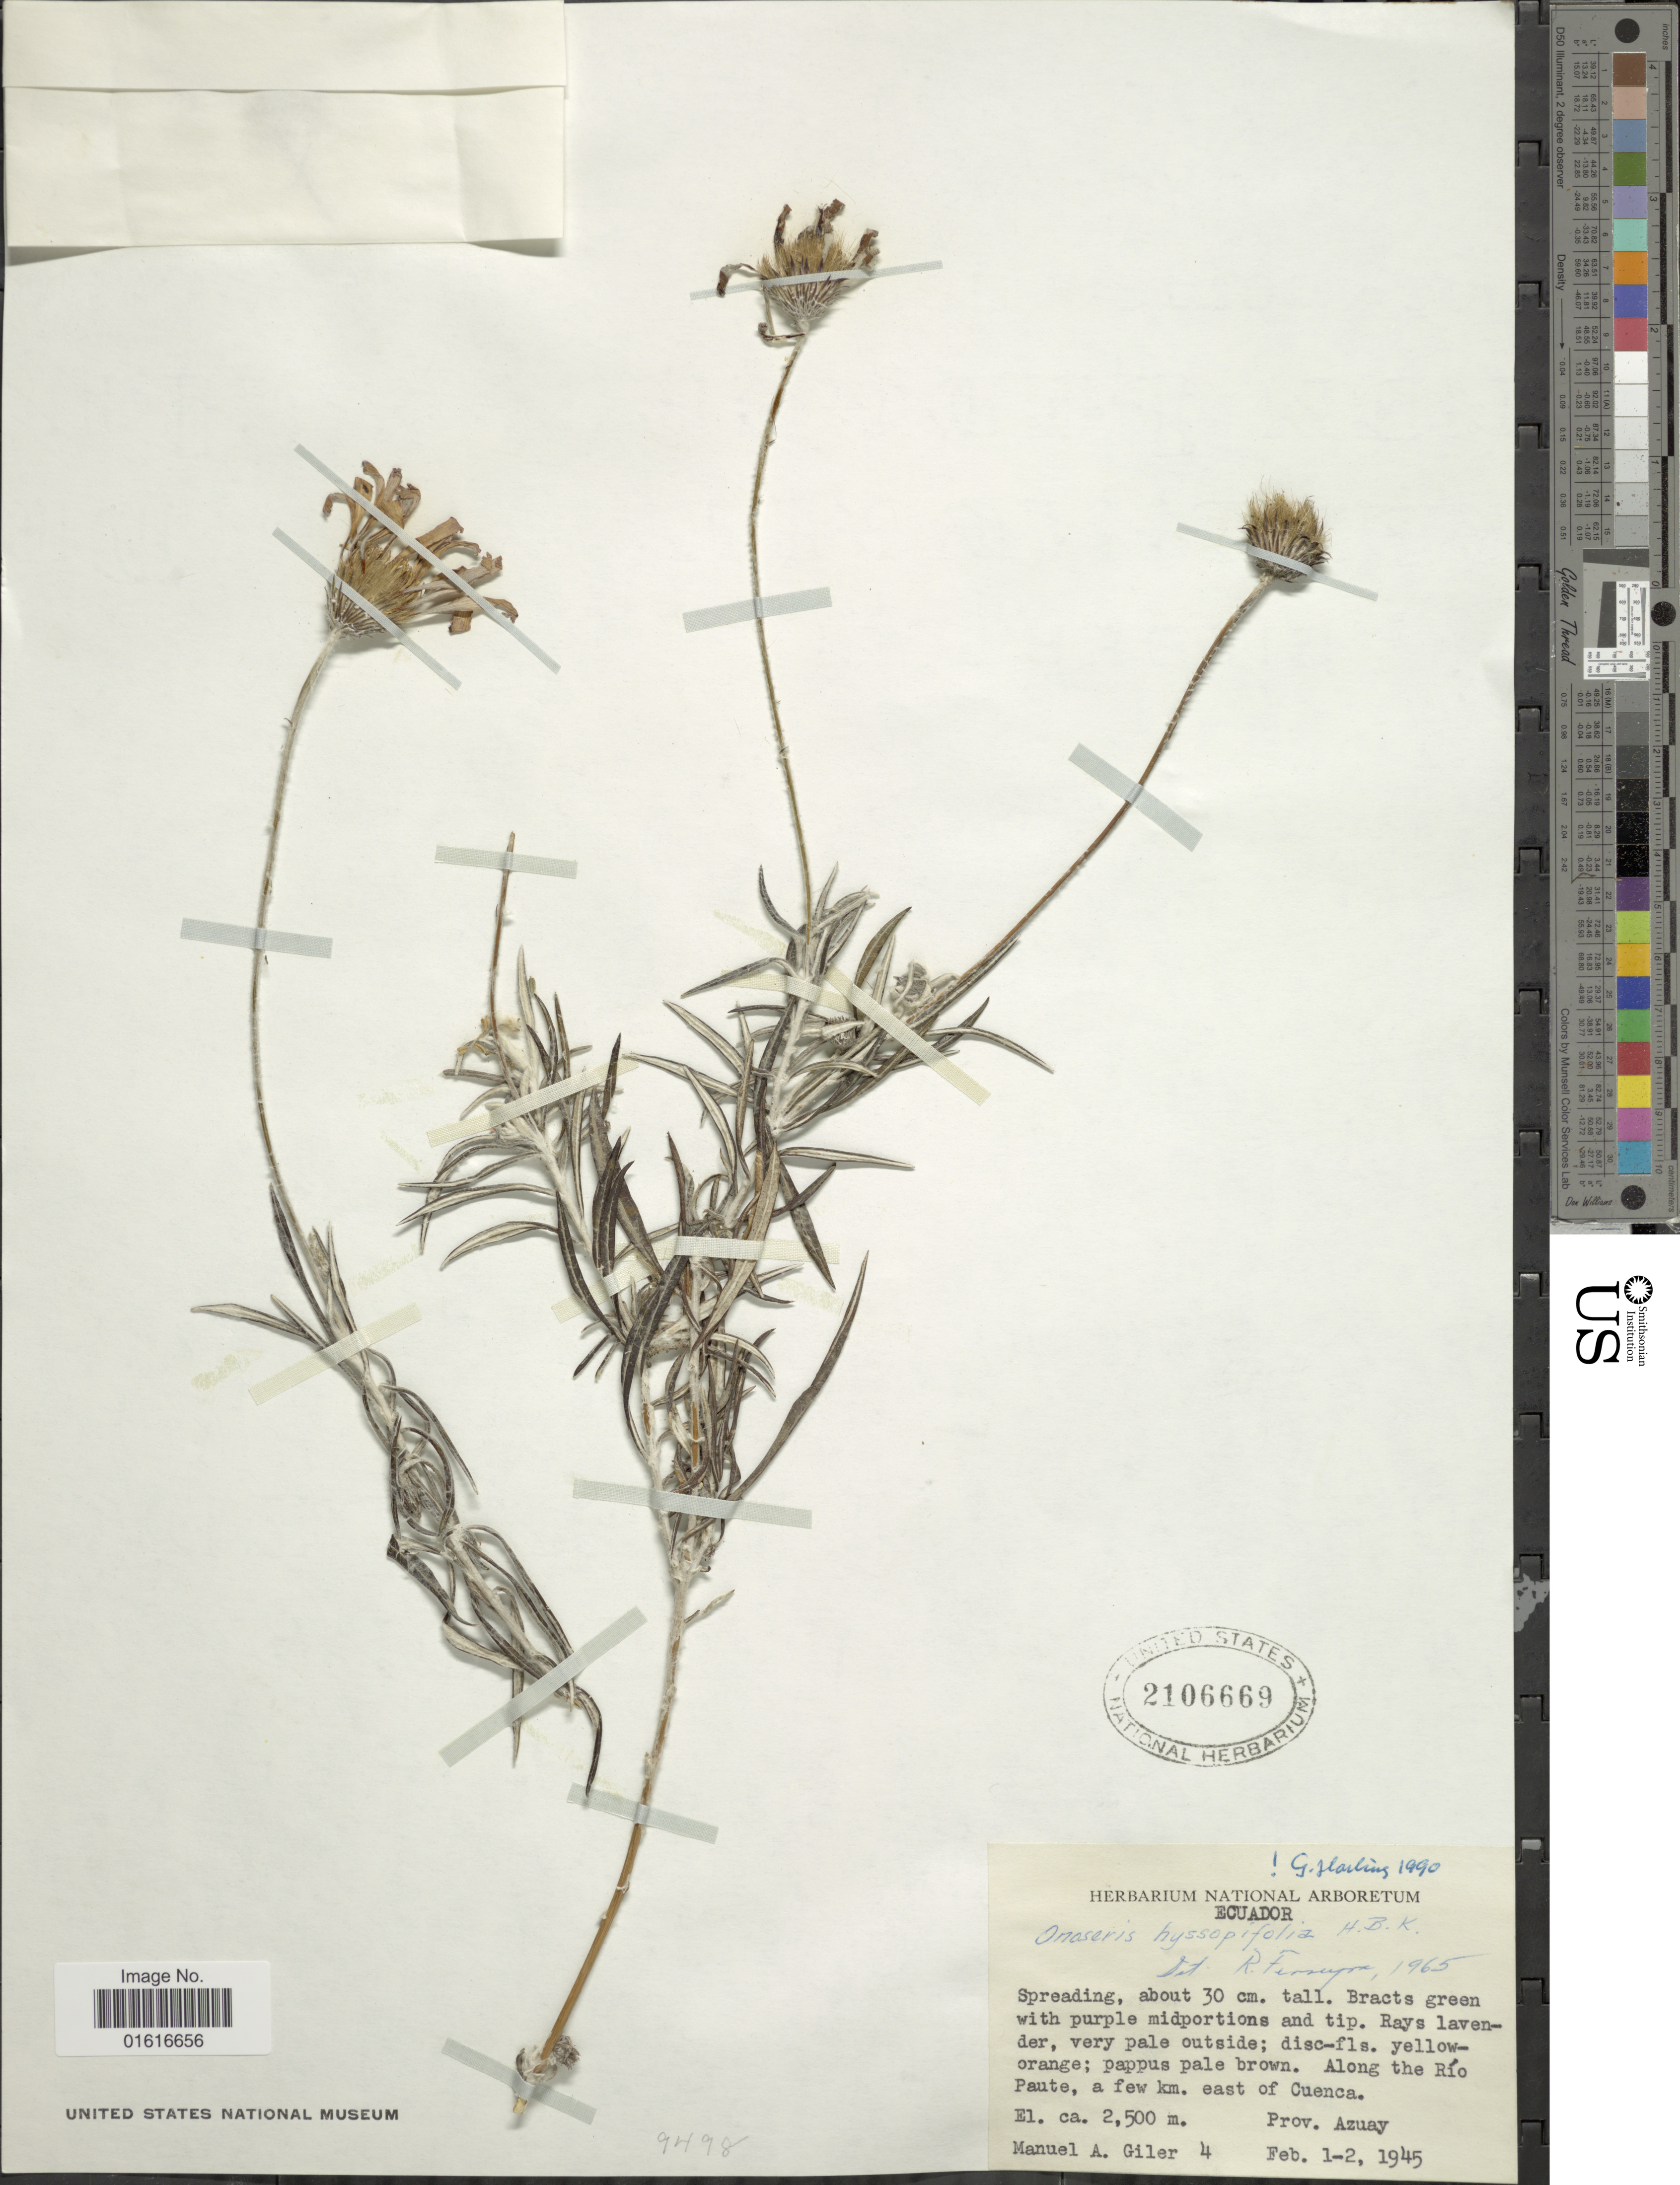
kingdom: Plantae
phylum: Tracheophyta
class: Magnoliopsida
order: Asterales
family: Asteraceae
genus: Onoseris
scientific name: Onoseris hyssopifolia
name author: Kunth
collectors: M. Gíler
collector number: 4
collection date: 1945-02-01/1945-02-02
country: Ecuador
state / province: Azuay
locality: Along the Rio Paute, a few km. east of Cuenca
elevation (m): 2500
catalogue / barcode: US 2106669